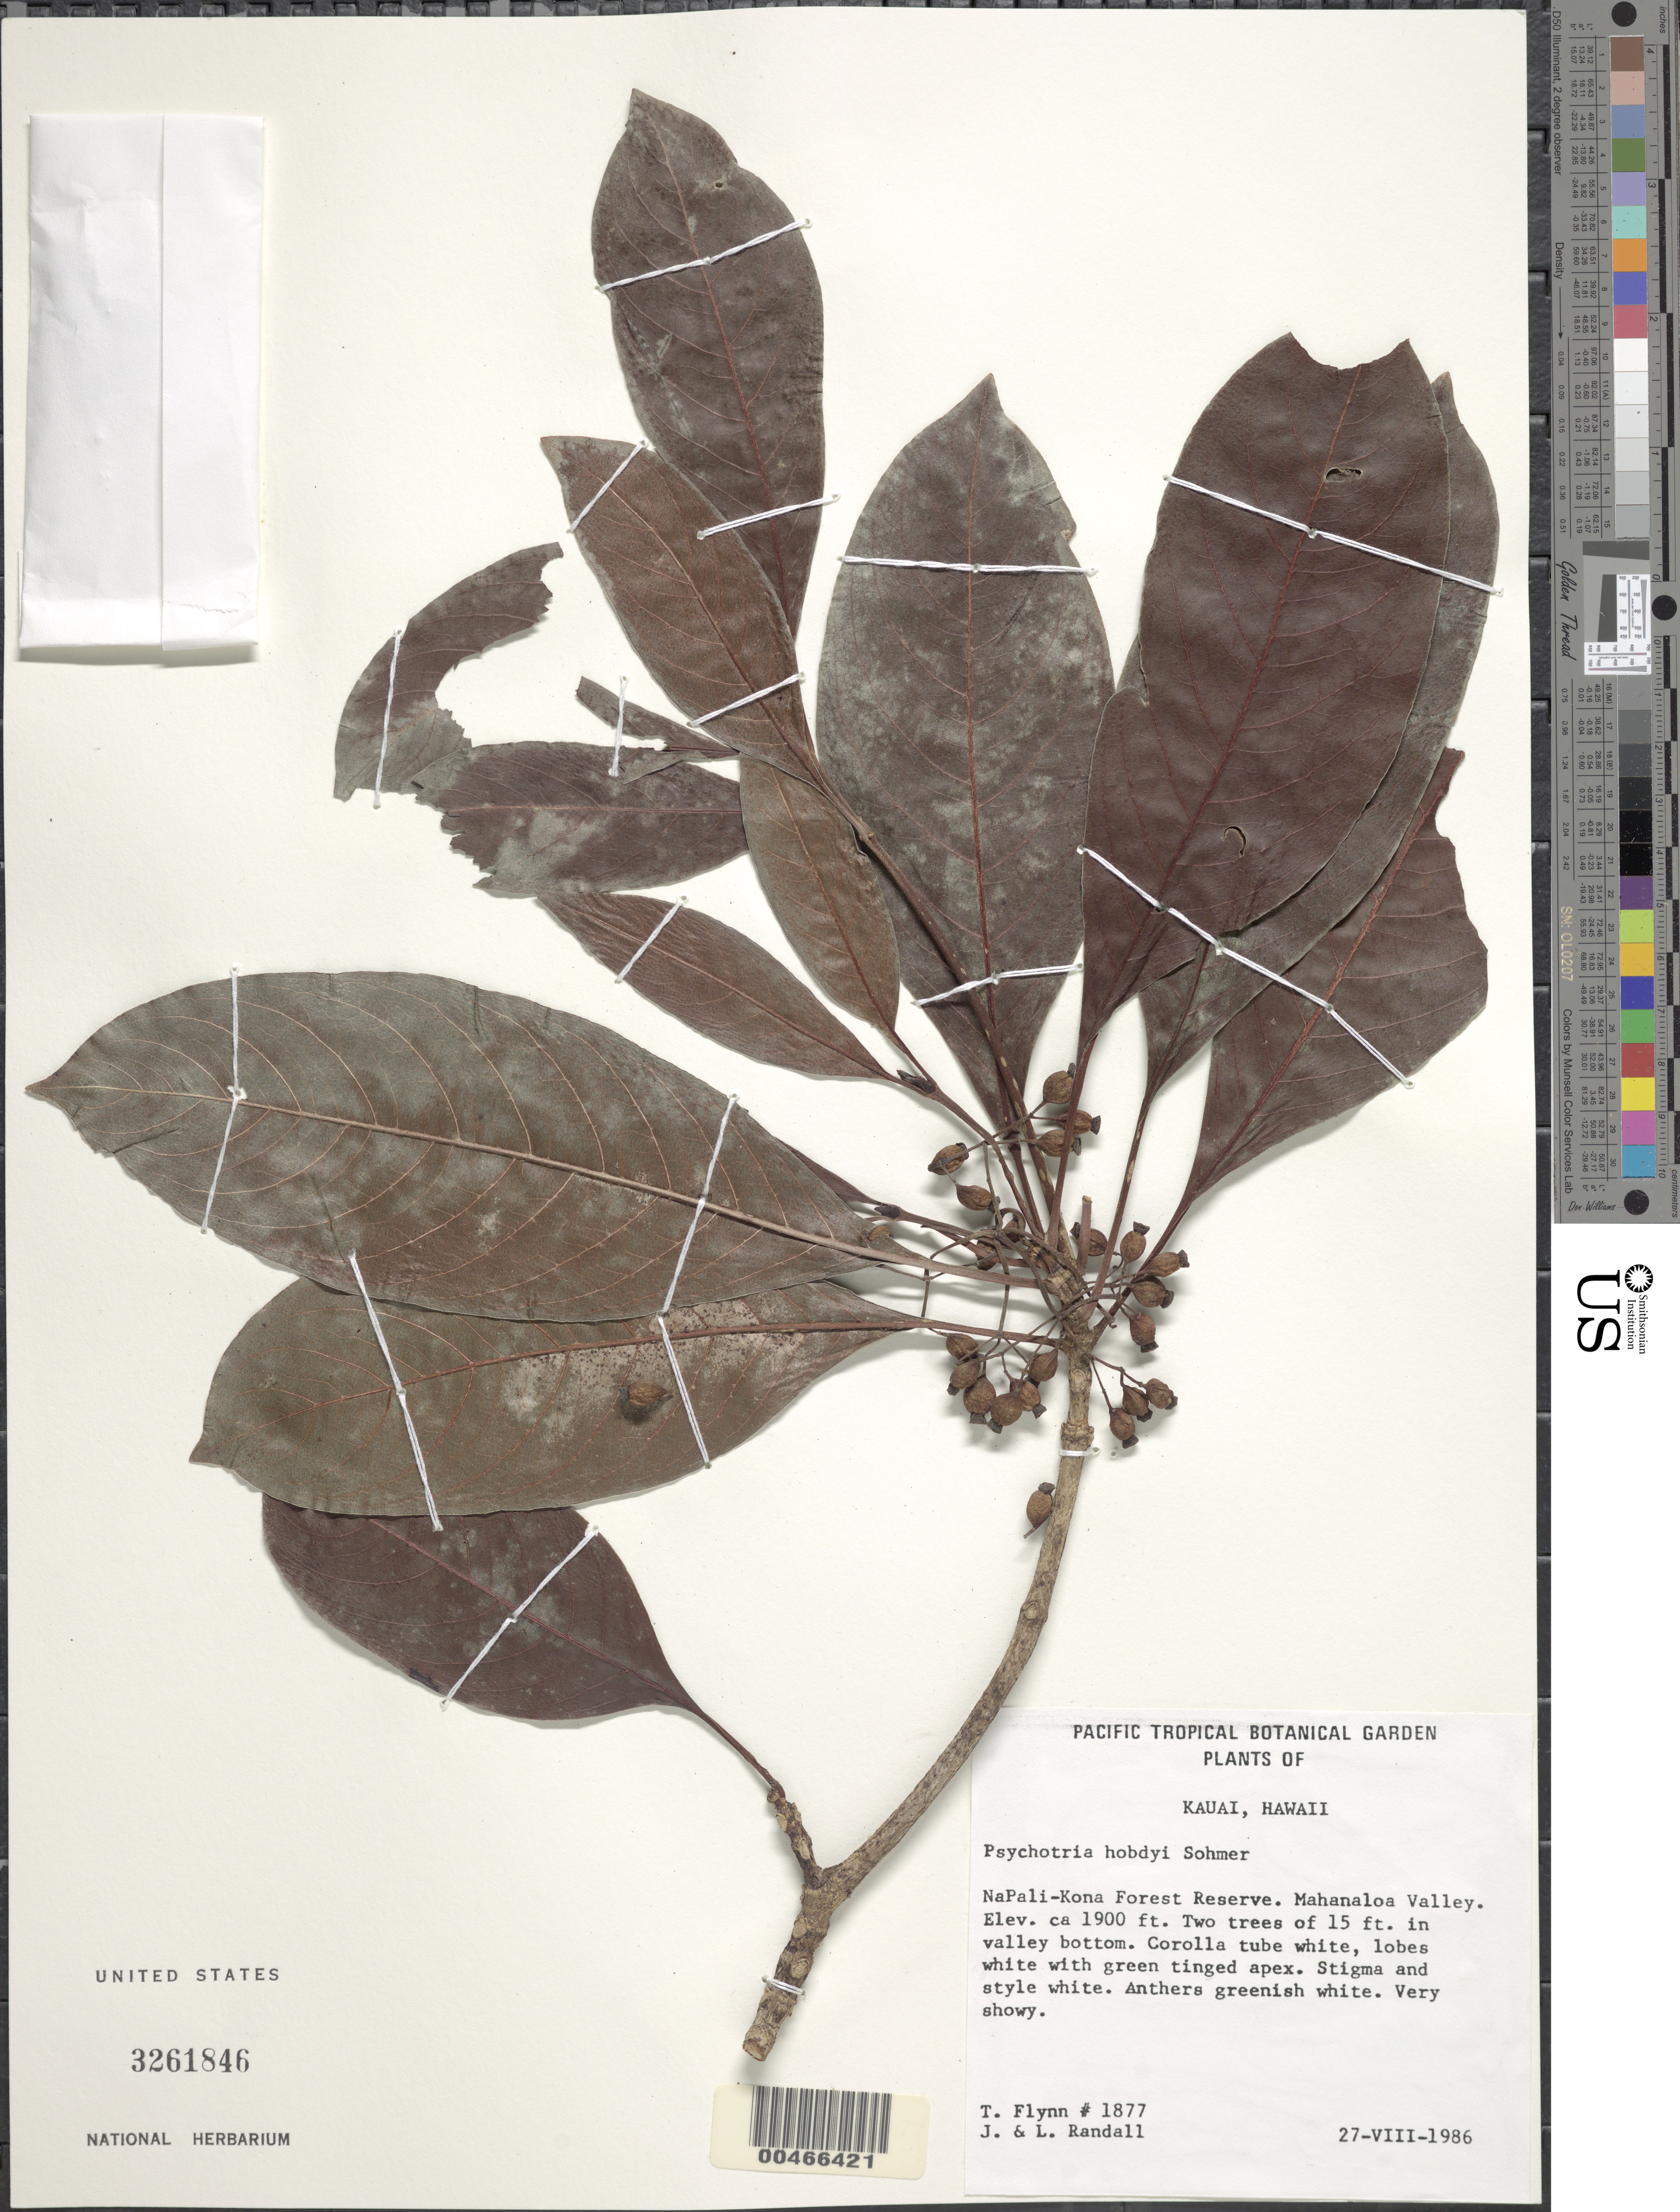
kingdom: Plantae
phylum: Tracheophyta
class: Magnoliopsida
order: Gentianales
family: Rubiaceae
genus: Psychotria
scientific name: Psychotria hobdyi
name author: Sohmer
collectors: T. W. Flynn, J. Randall & L. Randall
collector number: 1877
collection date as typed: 27 Aug 1986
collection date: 1986-08-27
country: United States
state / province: Hawaii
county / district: Kauai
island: Kaua'i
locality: NaPali-Kona Forest Reserve. Mahanaloa Valley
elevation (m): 579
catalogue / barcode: US 3261846